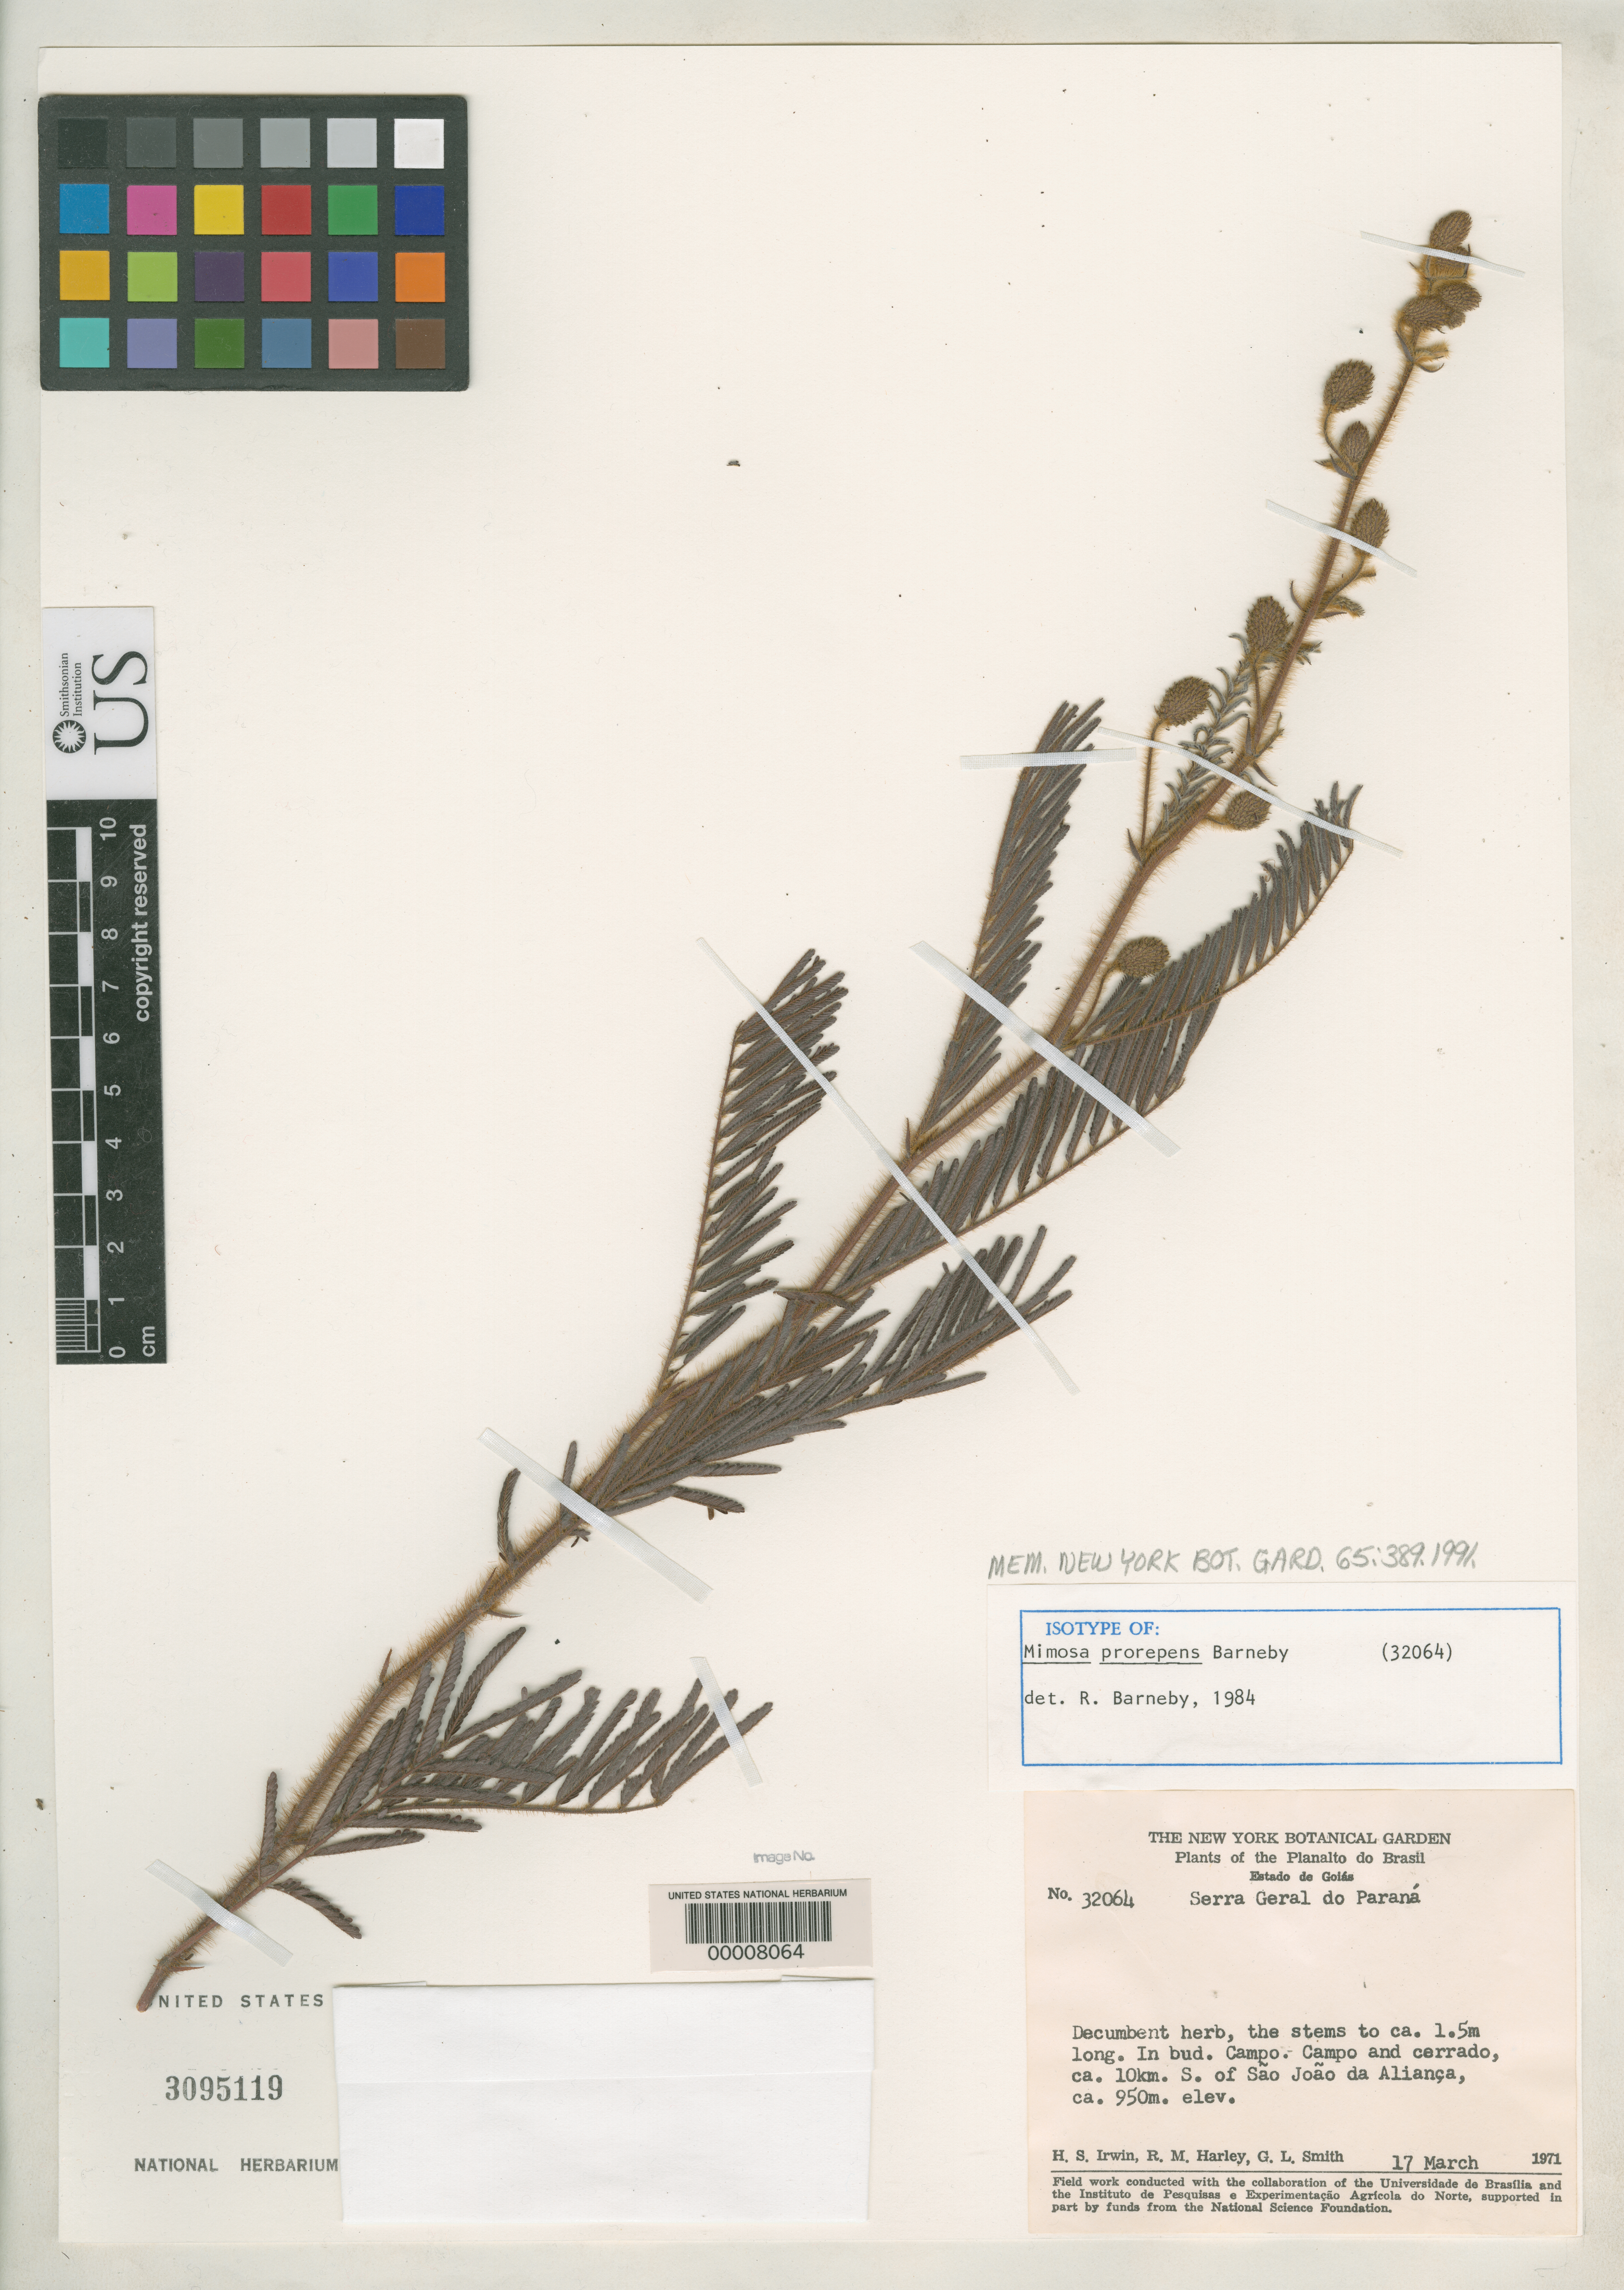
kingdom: Plantae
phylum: Tracheophyta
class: Magnoliopsida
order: Fabales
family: Fabaceae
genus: Mimosa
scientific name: Mimosa prorepens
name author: Barneby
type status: Isotype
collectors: H. Irwin, R. M. Harley & G. L. Smith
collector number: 32064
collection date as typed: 17 Mar 1971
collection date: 1971-03-17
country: Brazil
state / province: Goiás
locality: Serra Geral do Parana, ca. 10 km S of Sao Joao de Alianca, camp & Cerrado.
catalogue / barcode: US 3095119